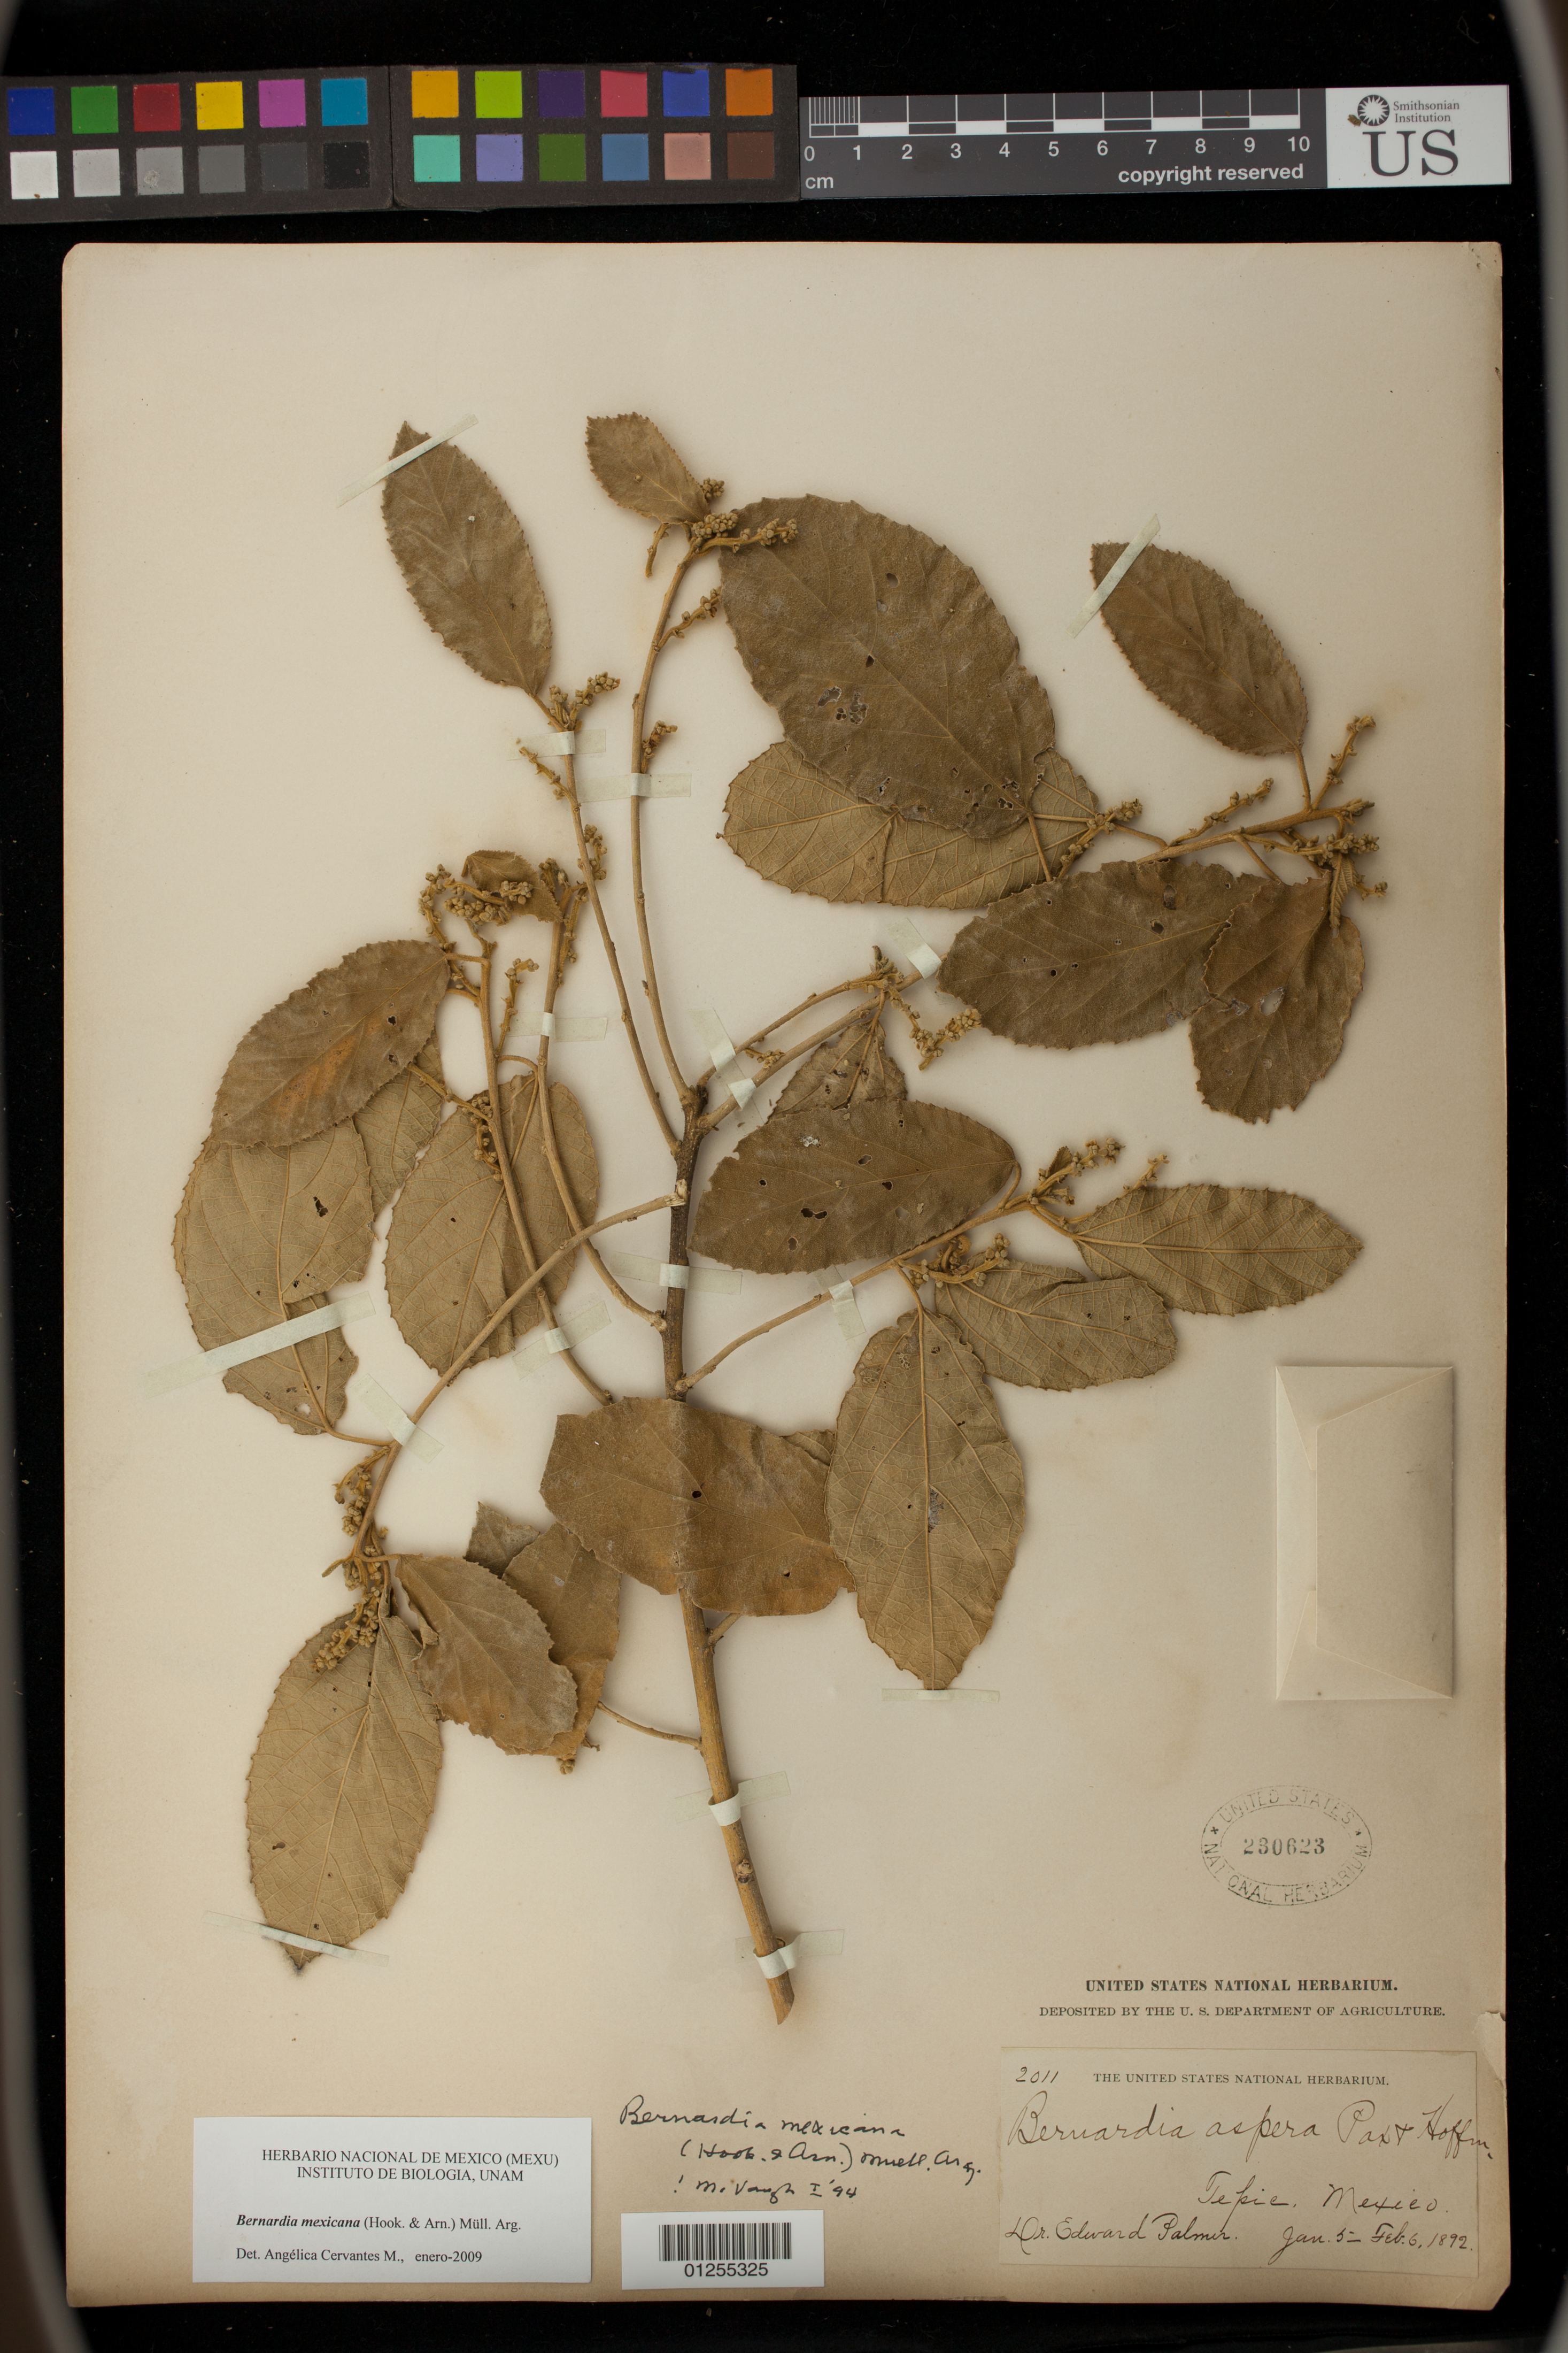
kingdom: Plantae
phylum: Tracheophyta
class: Magnoliopsida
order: Malpighiales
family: Euphorbiaceae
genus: Bernardia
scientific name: Bernardia mexicana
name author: (Hook. & Arn.) Müll. Arg.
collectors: E. Palmer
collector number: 2011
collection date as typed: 05 Jan 1892 to 06 Feb 1892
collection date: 1892-01-05/1892-02-06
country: Mexico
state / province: Nayarit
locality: Tepic.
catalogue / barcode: US 230623